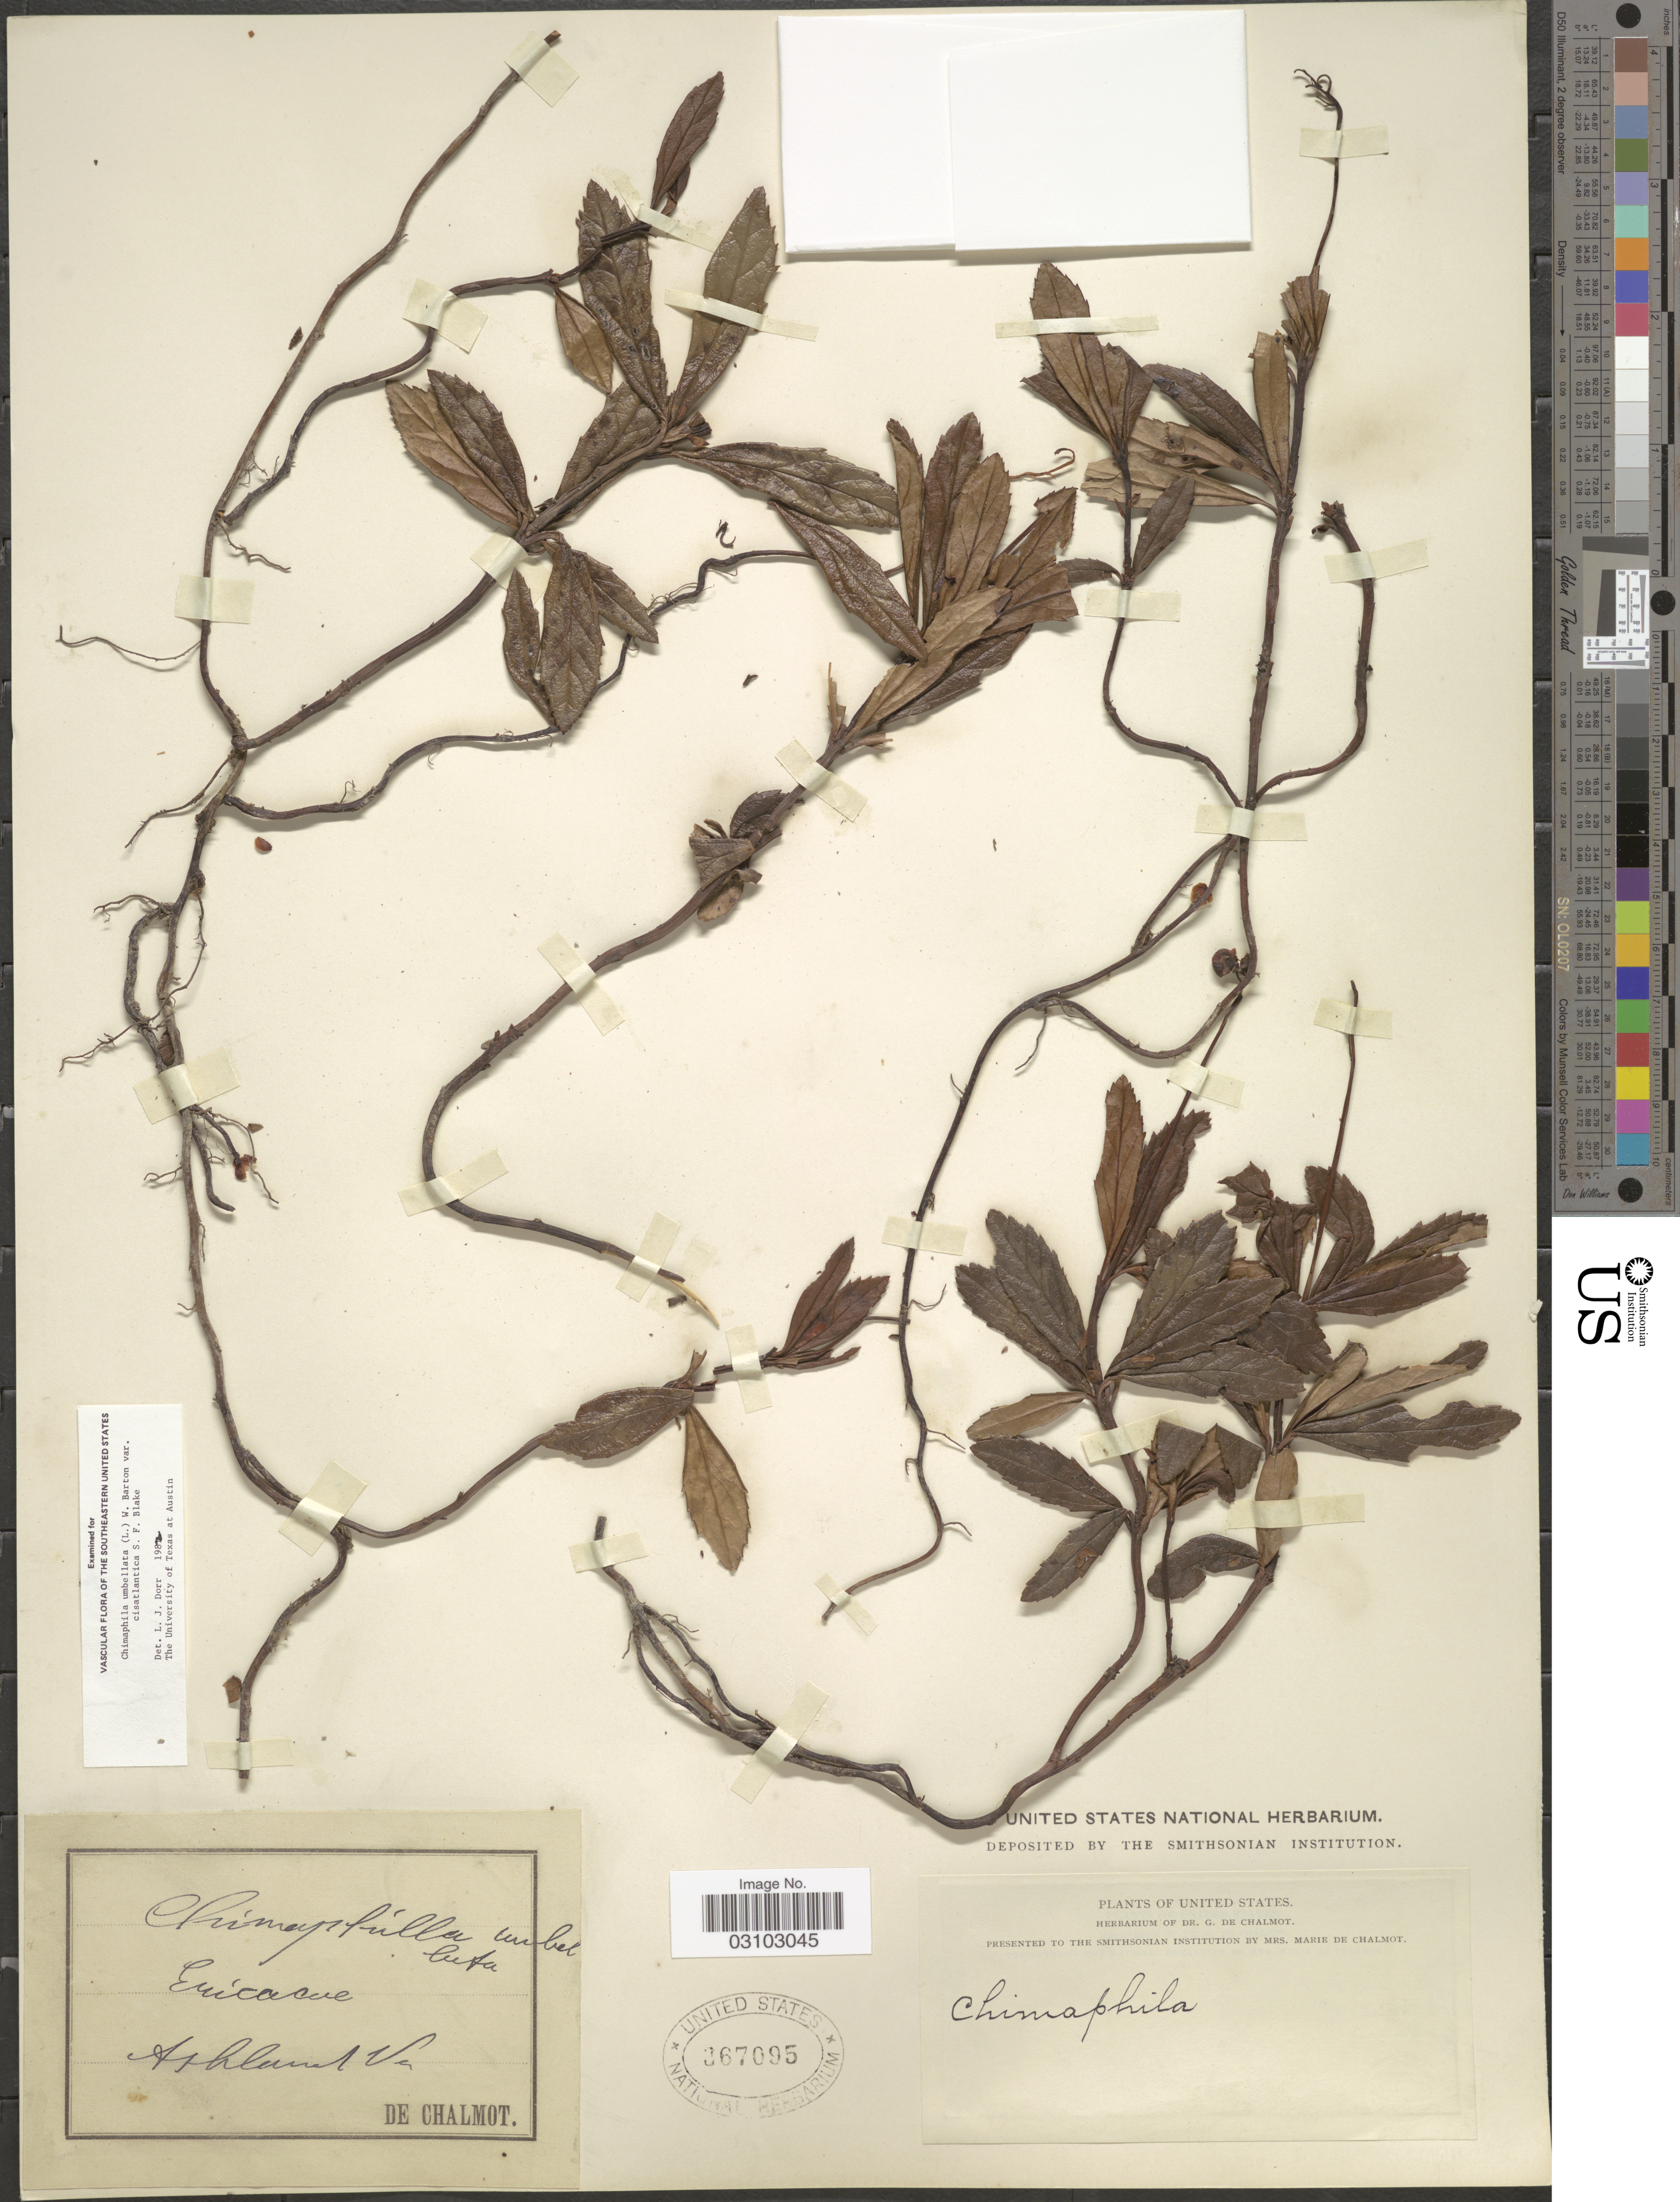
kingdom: Plantae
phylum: Tracheophyta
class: Magnoliopsida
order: Ericales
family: Ericaceae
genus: Chimaphila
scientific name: Chimaphila umbellata subsp. cisatlantica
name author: (S.F. Blake) Hultén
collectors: G. de Chalmot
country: United States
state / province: Virginia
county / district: Hanover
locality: Ashland.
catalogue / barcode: US 367095